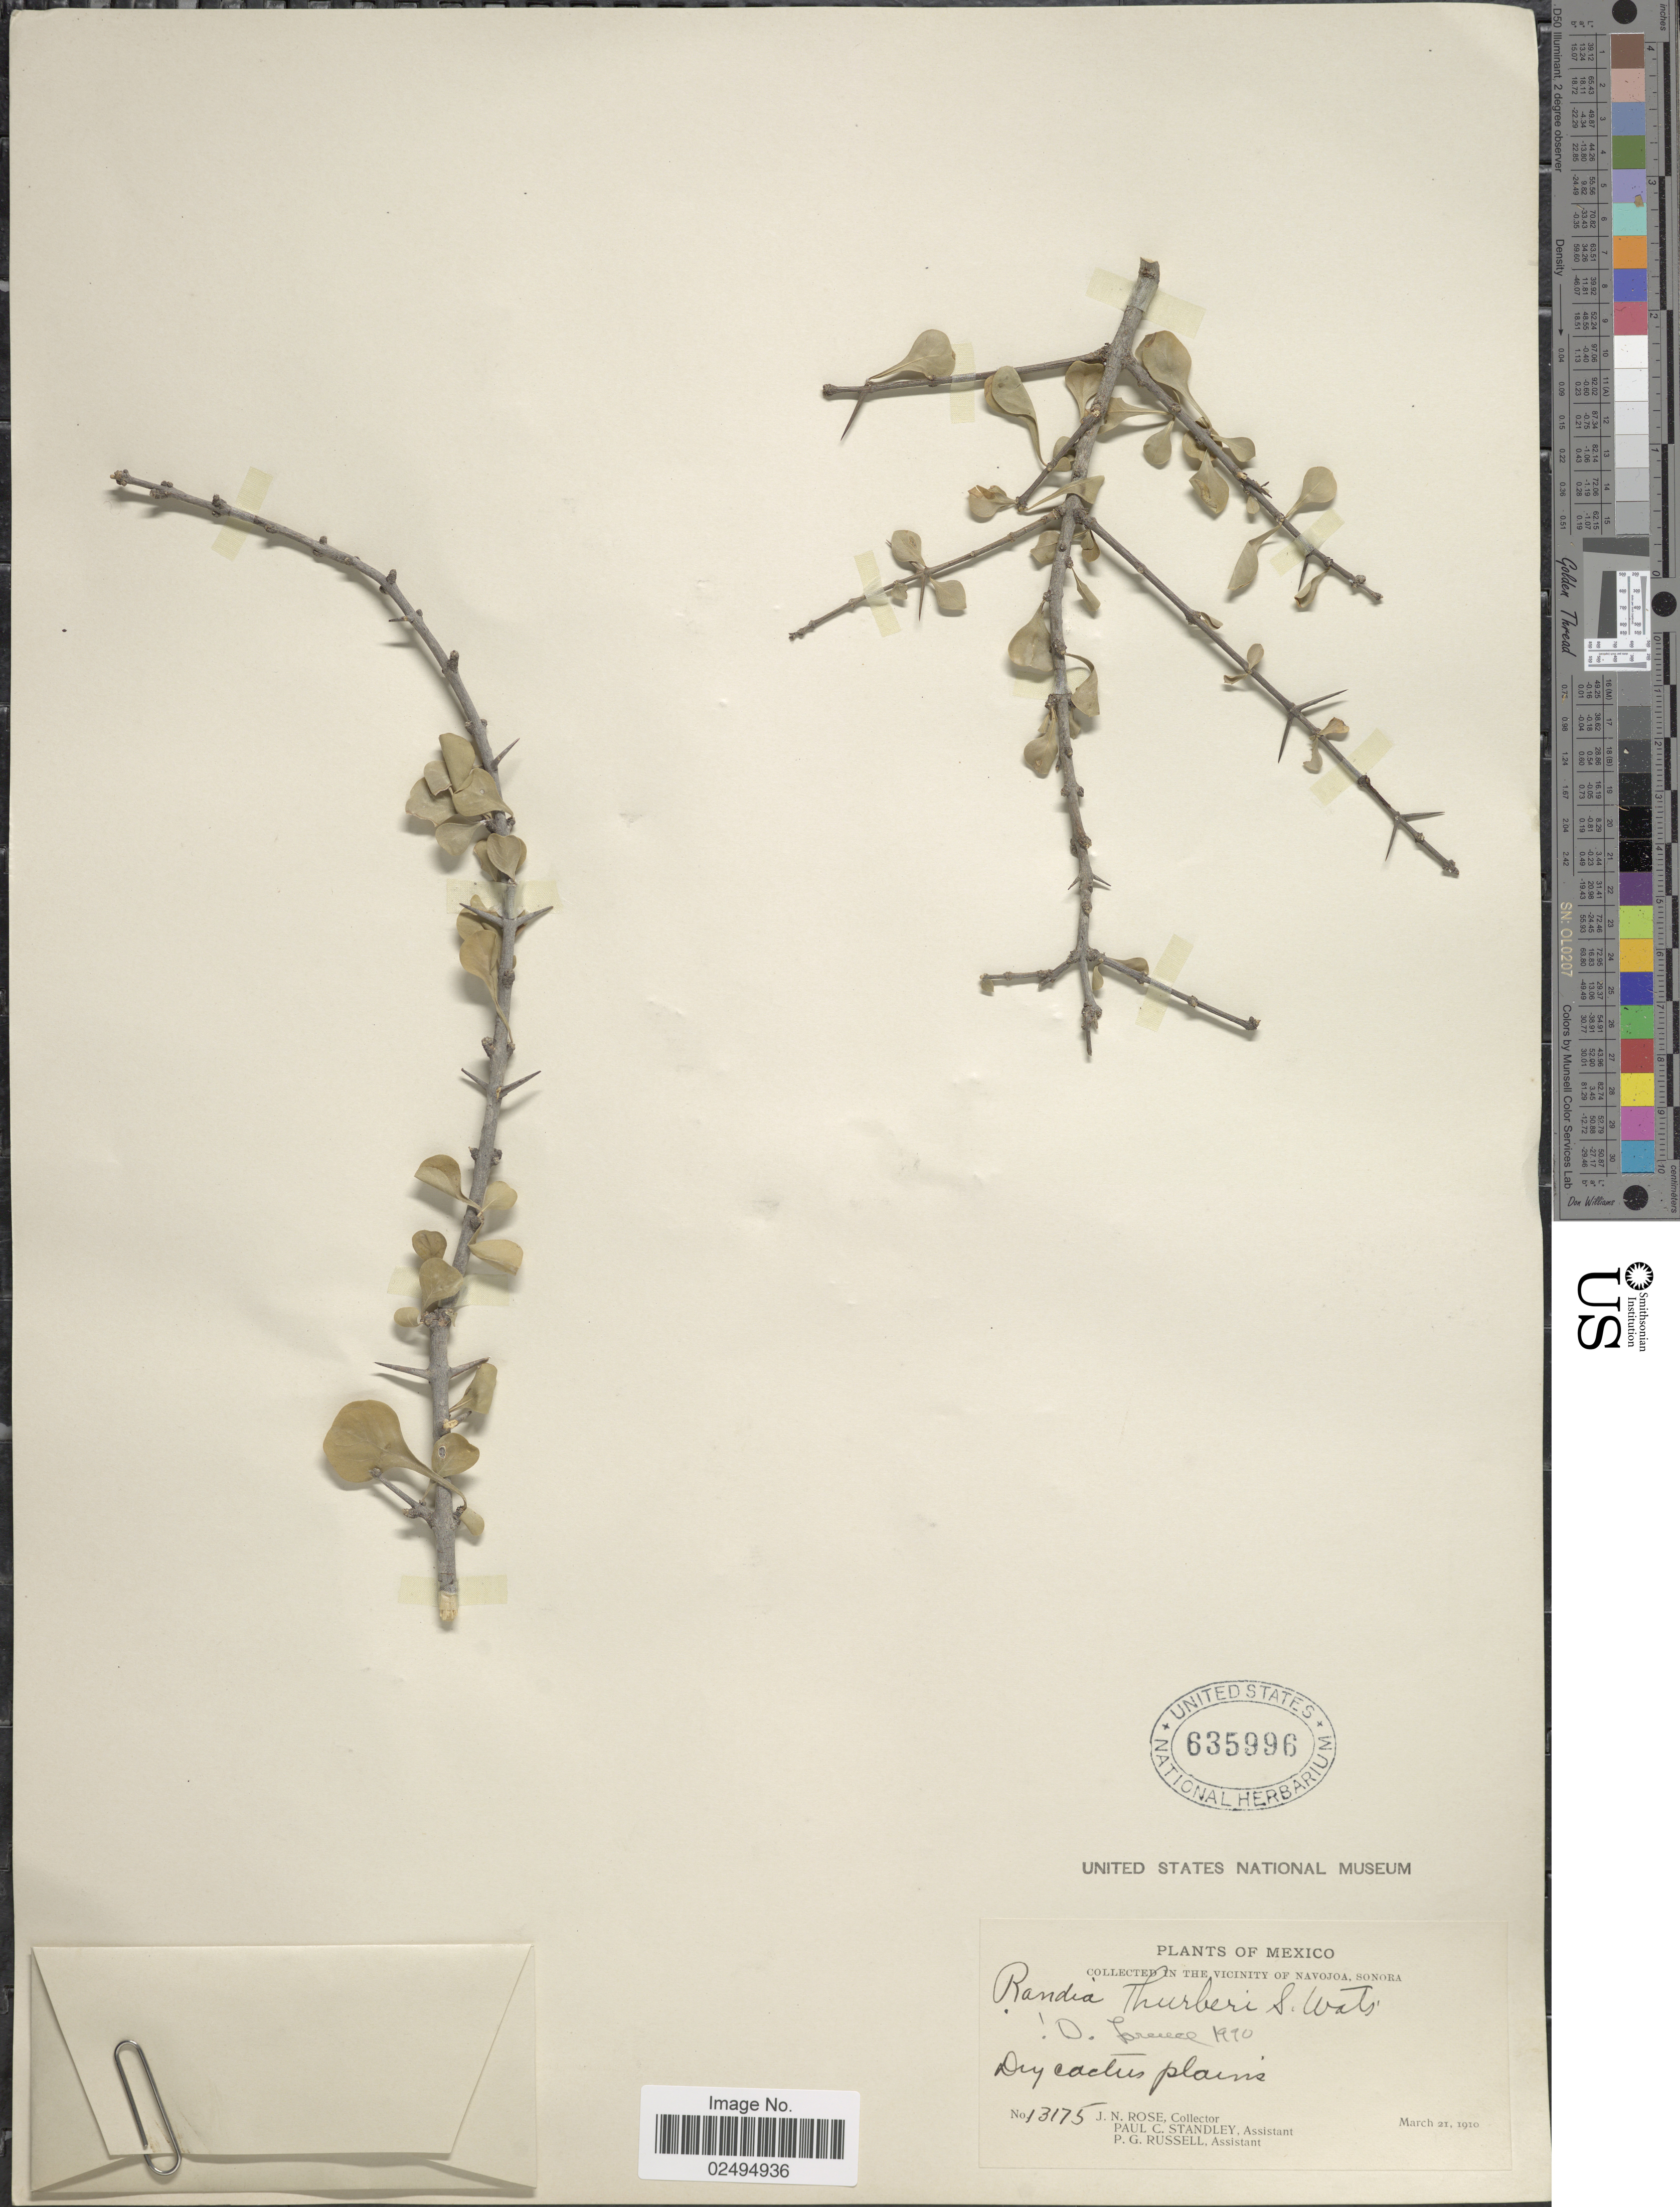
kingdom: Plantae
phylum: Tracheophyta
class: Magnoliopsida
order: Gentianales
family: Rubiaceae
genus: Randia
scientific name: Randia thurberi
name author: S. Watson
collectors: J. N. Rose, P. C. Standley & P. G. Russell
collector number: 13175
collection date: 1910-03-21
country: Mexico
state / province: Sonora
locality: Vicinity of Navojoa, dry cactus plains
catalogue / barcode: US 635996